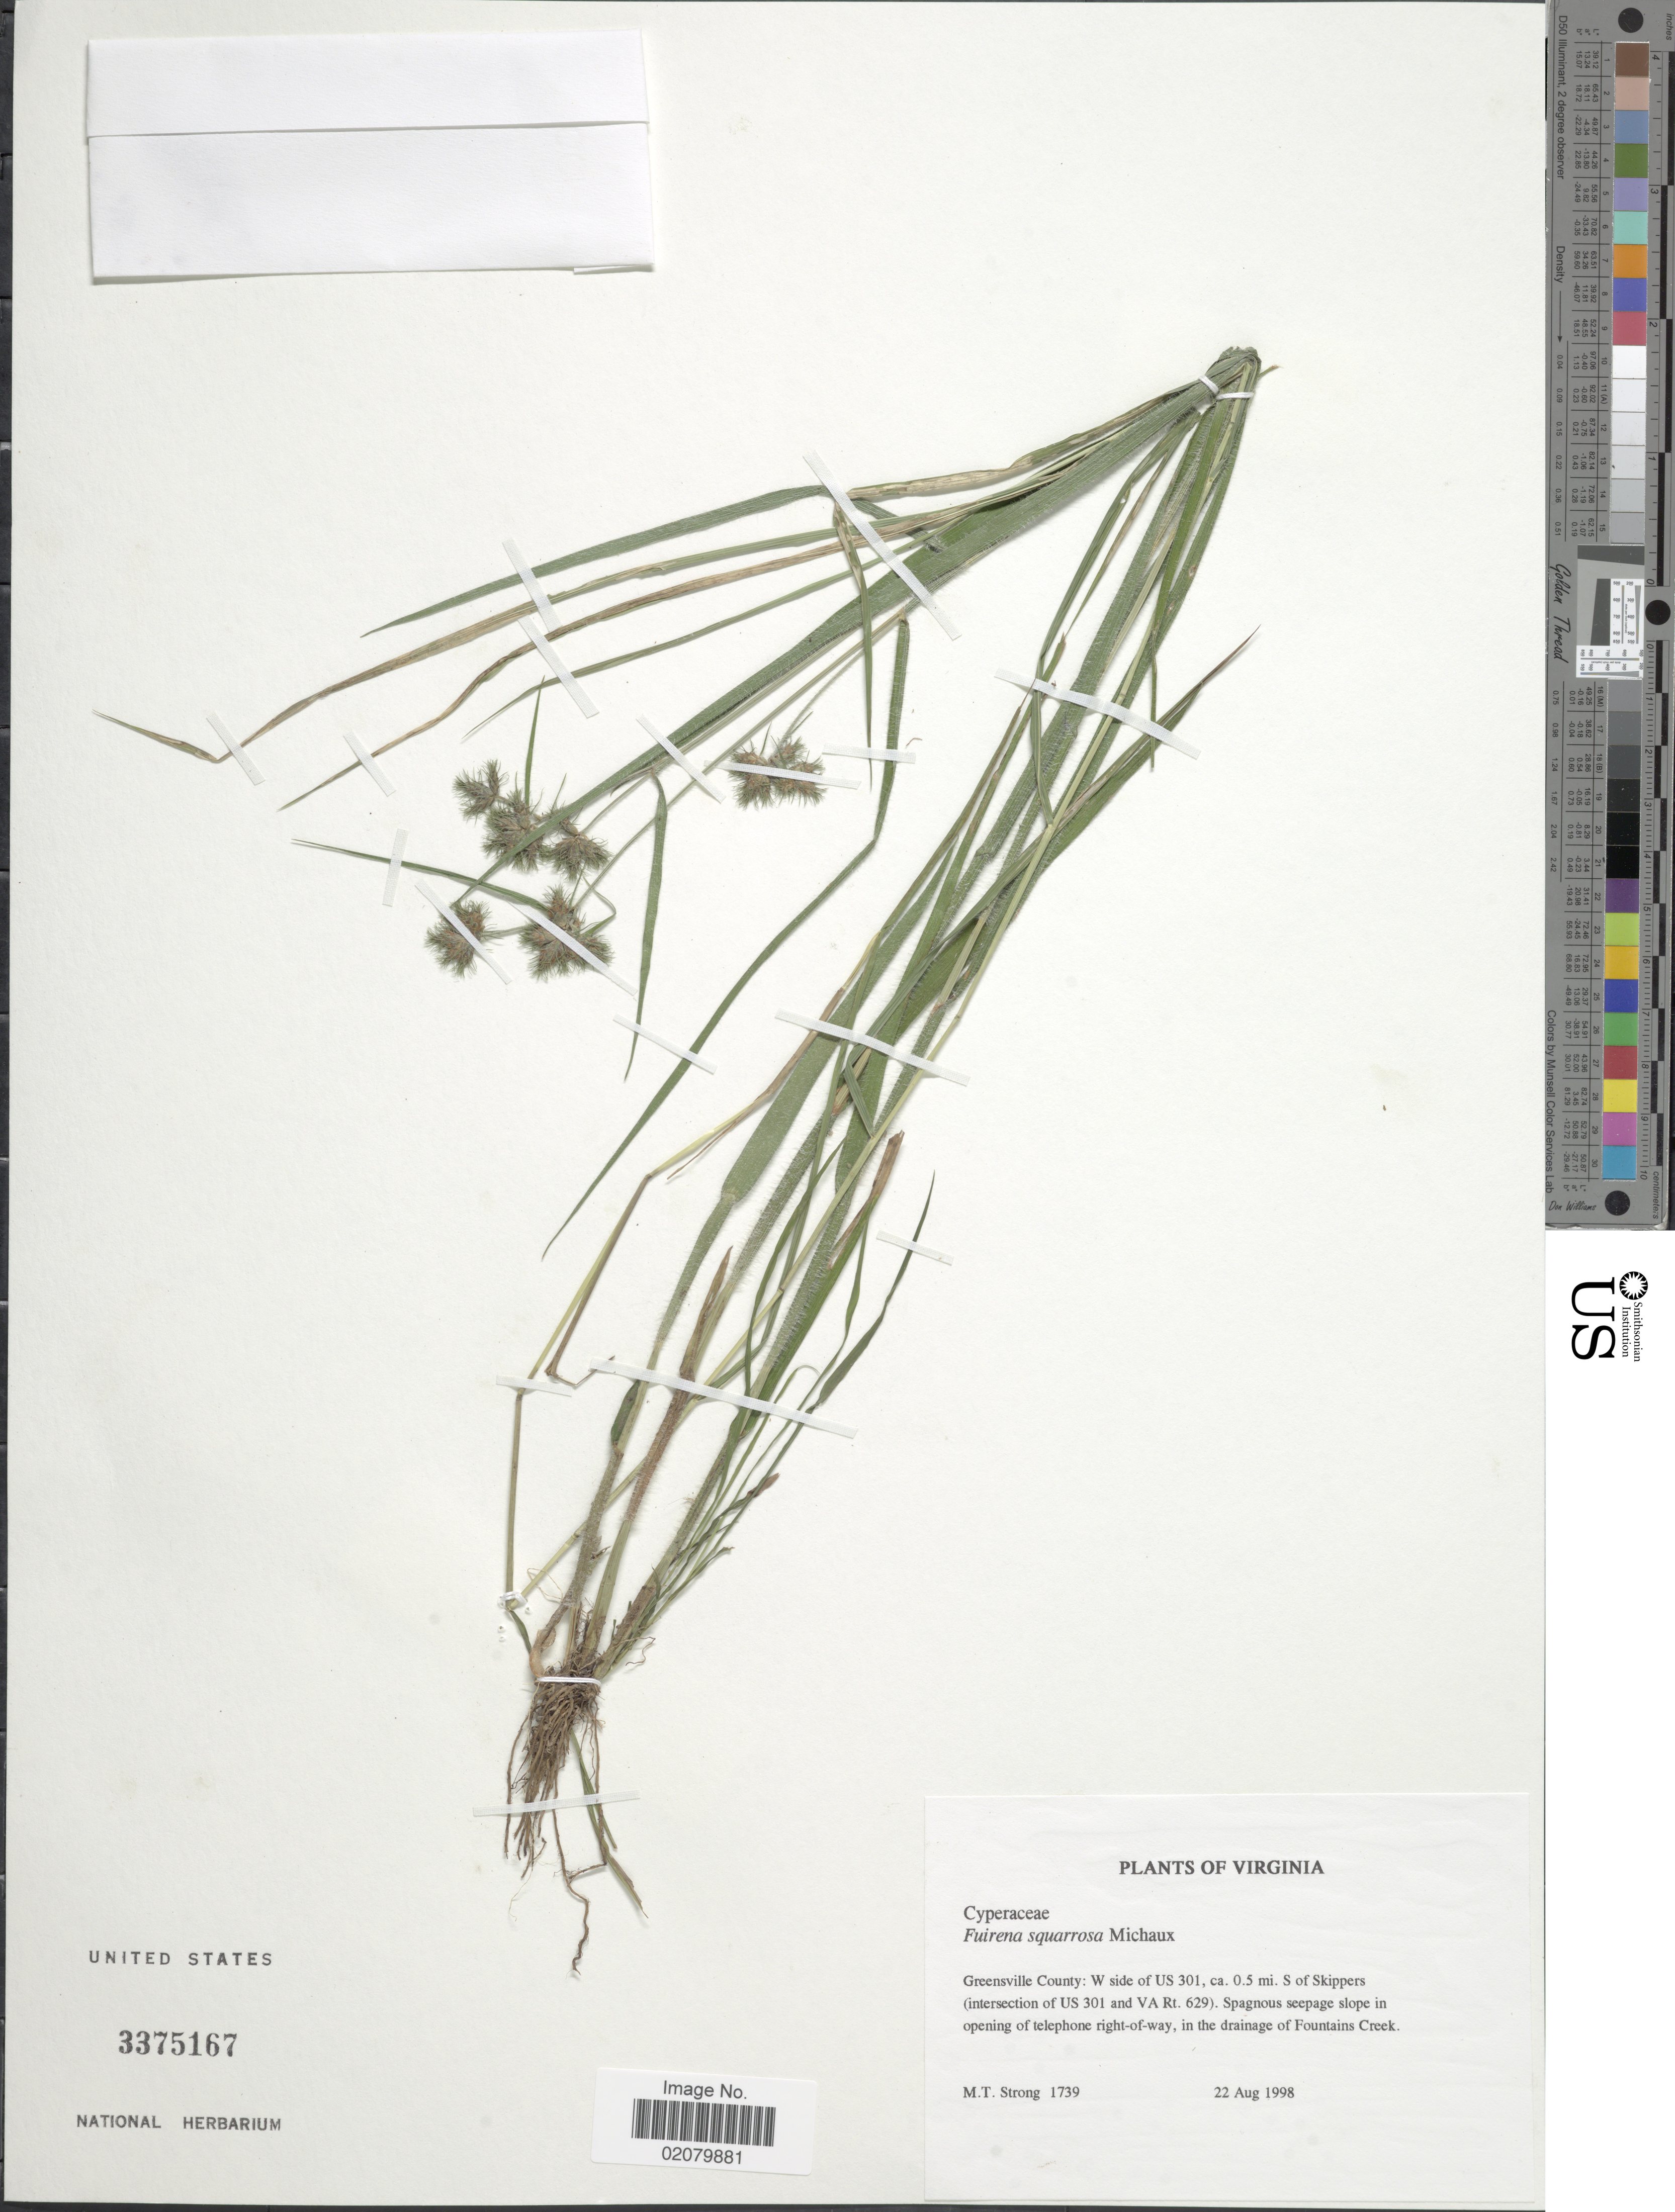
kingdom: Plantae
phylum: Tracheophyta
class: Liliopsida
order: Poales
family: Cyperaceae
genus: Fuirena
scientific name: Fuirena squarrosa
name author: Michx.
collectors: M. T. Strong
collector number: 1739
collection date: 1998-08-22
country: United States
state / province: Virginia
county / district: Greensville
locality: Greensville County: W side of US301, ca. 0.5 mi S of Skippers (intersection of US 301 and VA Rt. 629), in the drainage of Fountains Creek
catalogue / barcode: US 3375167